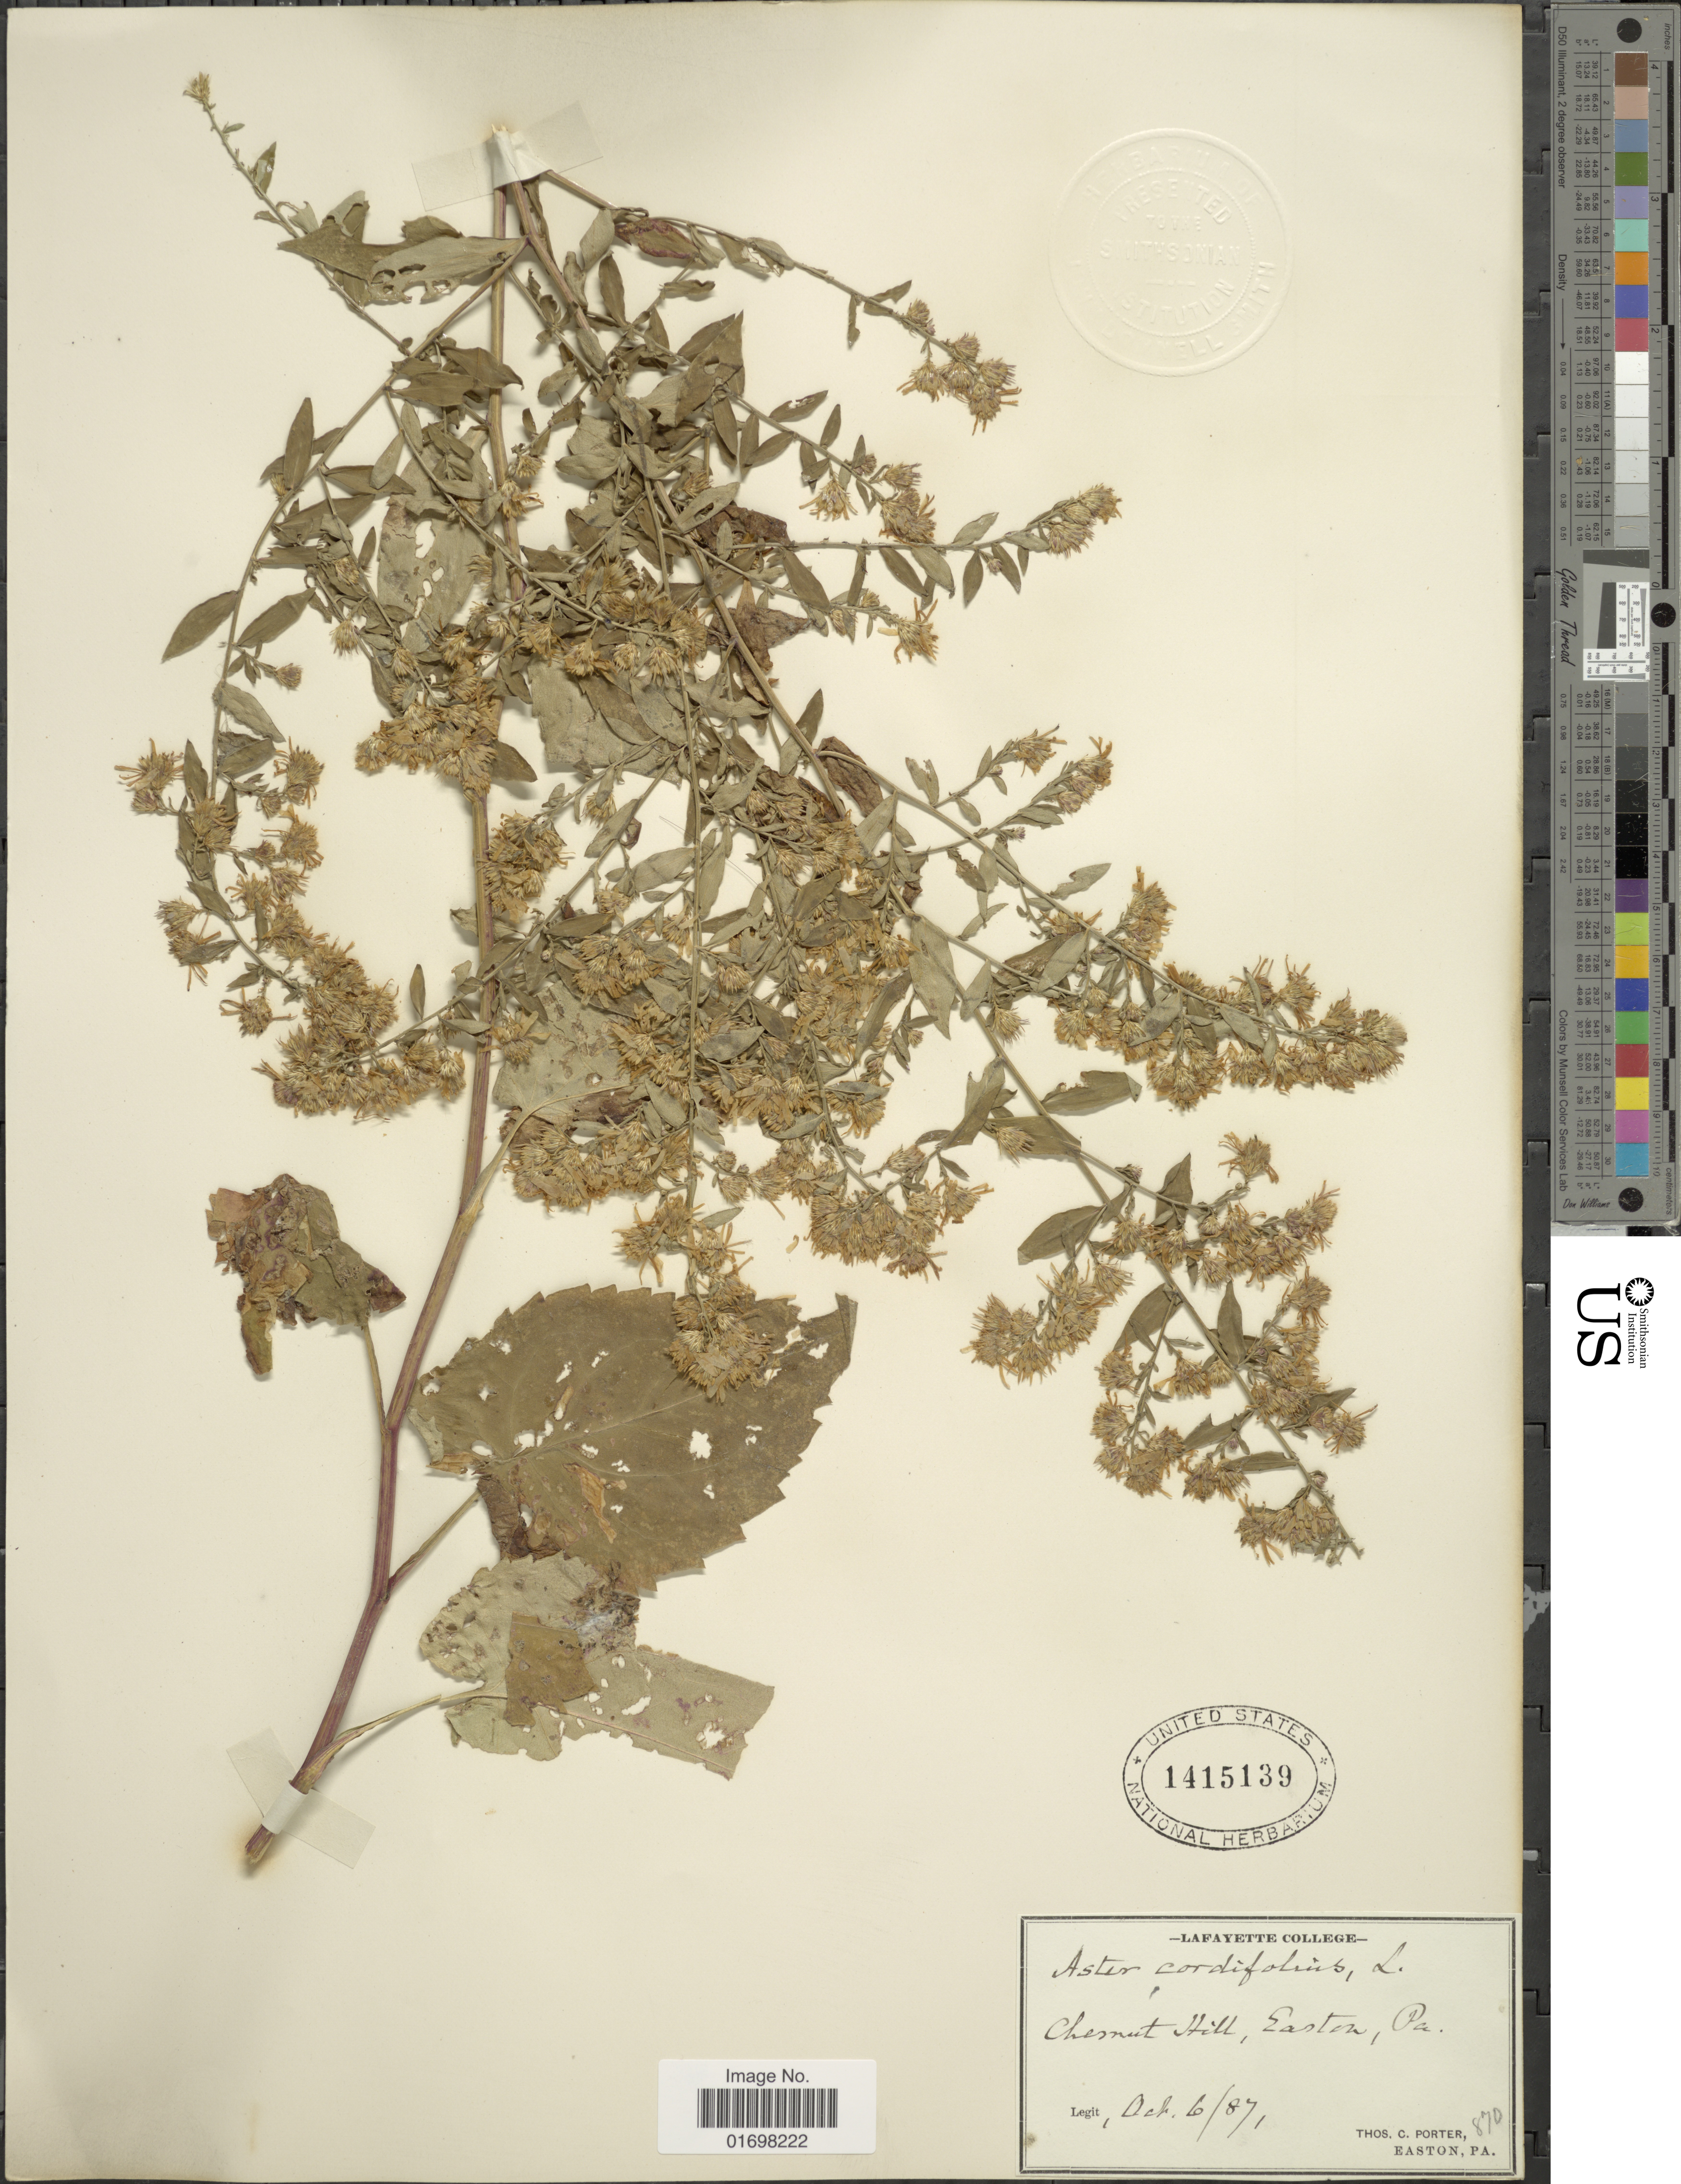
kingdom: Plantae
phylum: Tracheophyta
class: Magnoliopsida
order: Asterales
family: Asteraceae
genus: Symphyotrichum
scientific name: Symphyotrichum cordifolium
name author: (L.) G.L. Nesom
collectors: T. C. Porter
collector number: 870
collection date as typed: Transcribed d/m/y: 6/10/87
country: United States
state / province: Pennsylvania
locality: Chesnut Hill, Easton, Pa.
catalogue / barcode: US 1415139